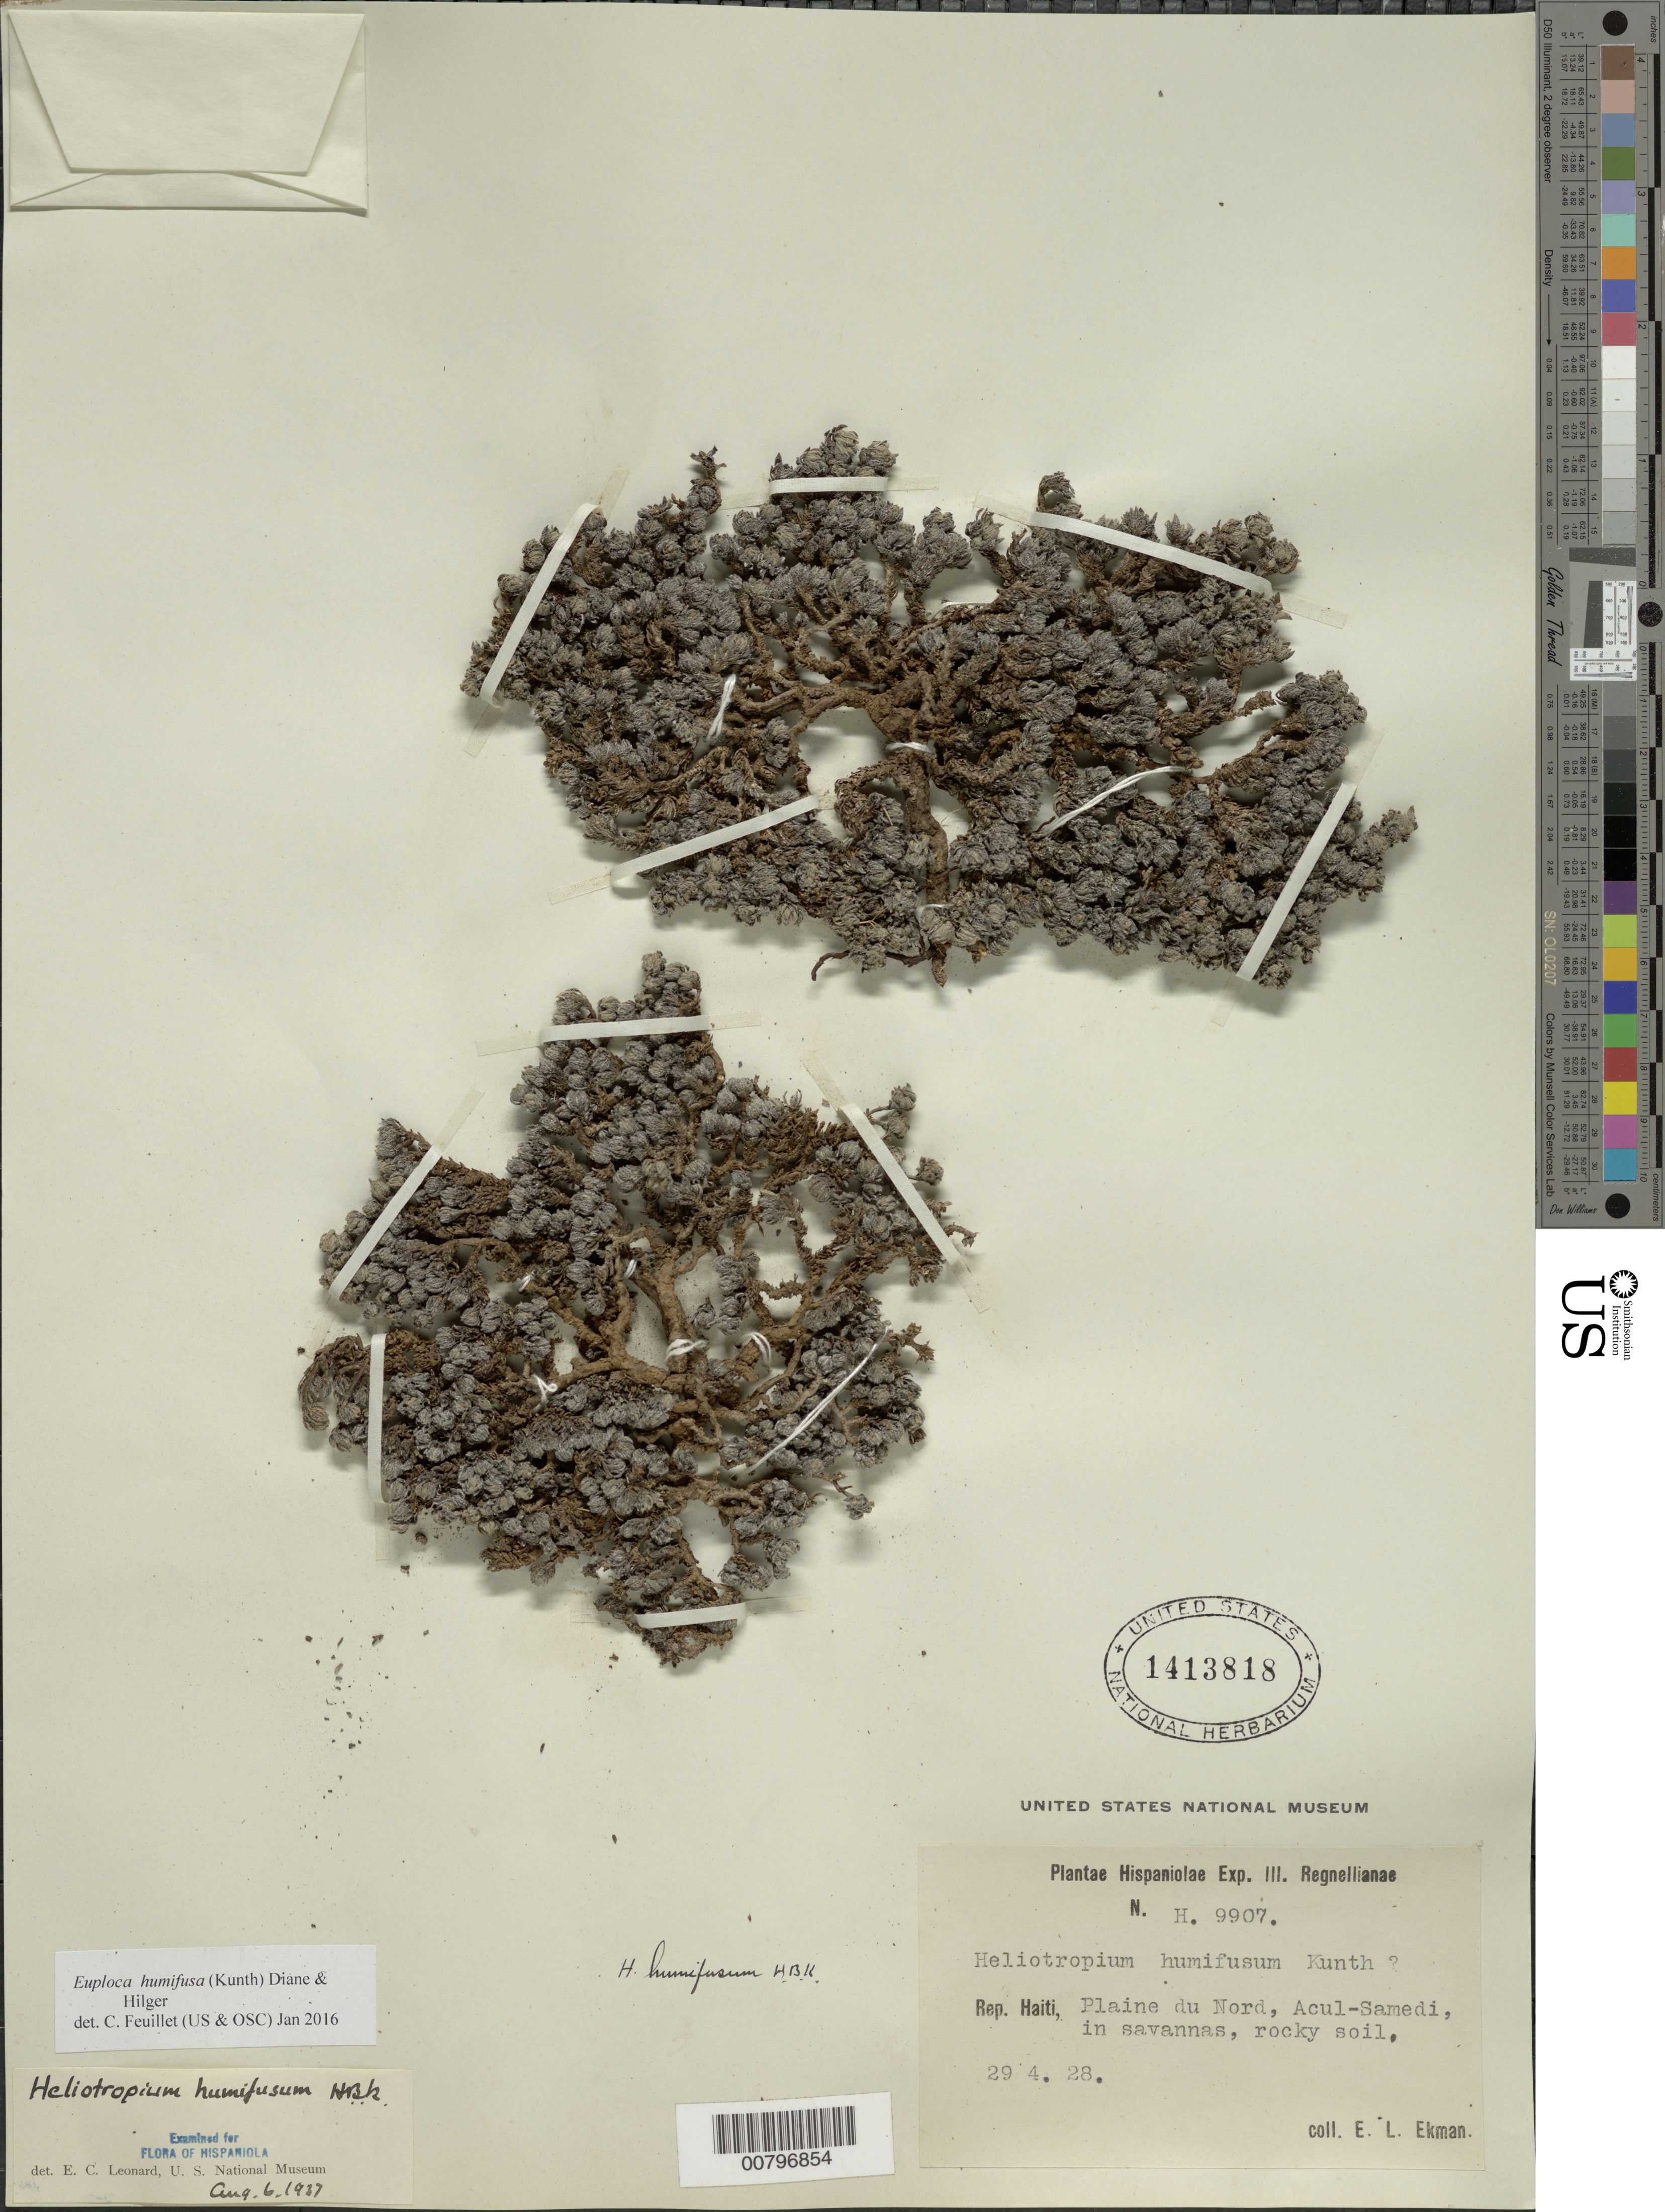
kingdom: Plantae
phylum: Tracheophyta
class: Magnoliopsida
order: Boraginales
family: Heliotropiaceae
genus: Euploca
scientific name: Euploca humifusa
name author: (Kunth) Diane & Hilger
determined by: Feuillet, C.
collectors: E. L. Ekman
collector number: H 9907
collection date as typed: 29 Apr 1928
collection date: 1928-04-29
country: Haiti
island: Hispaniola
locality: Plaine du Nord, Acul-Samedi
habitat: In savannas, rocky soil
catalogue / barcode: US 1413818